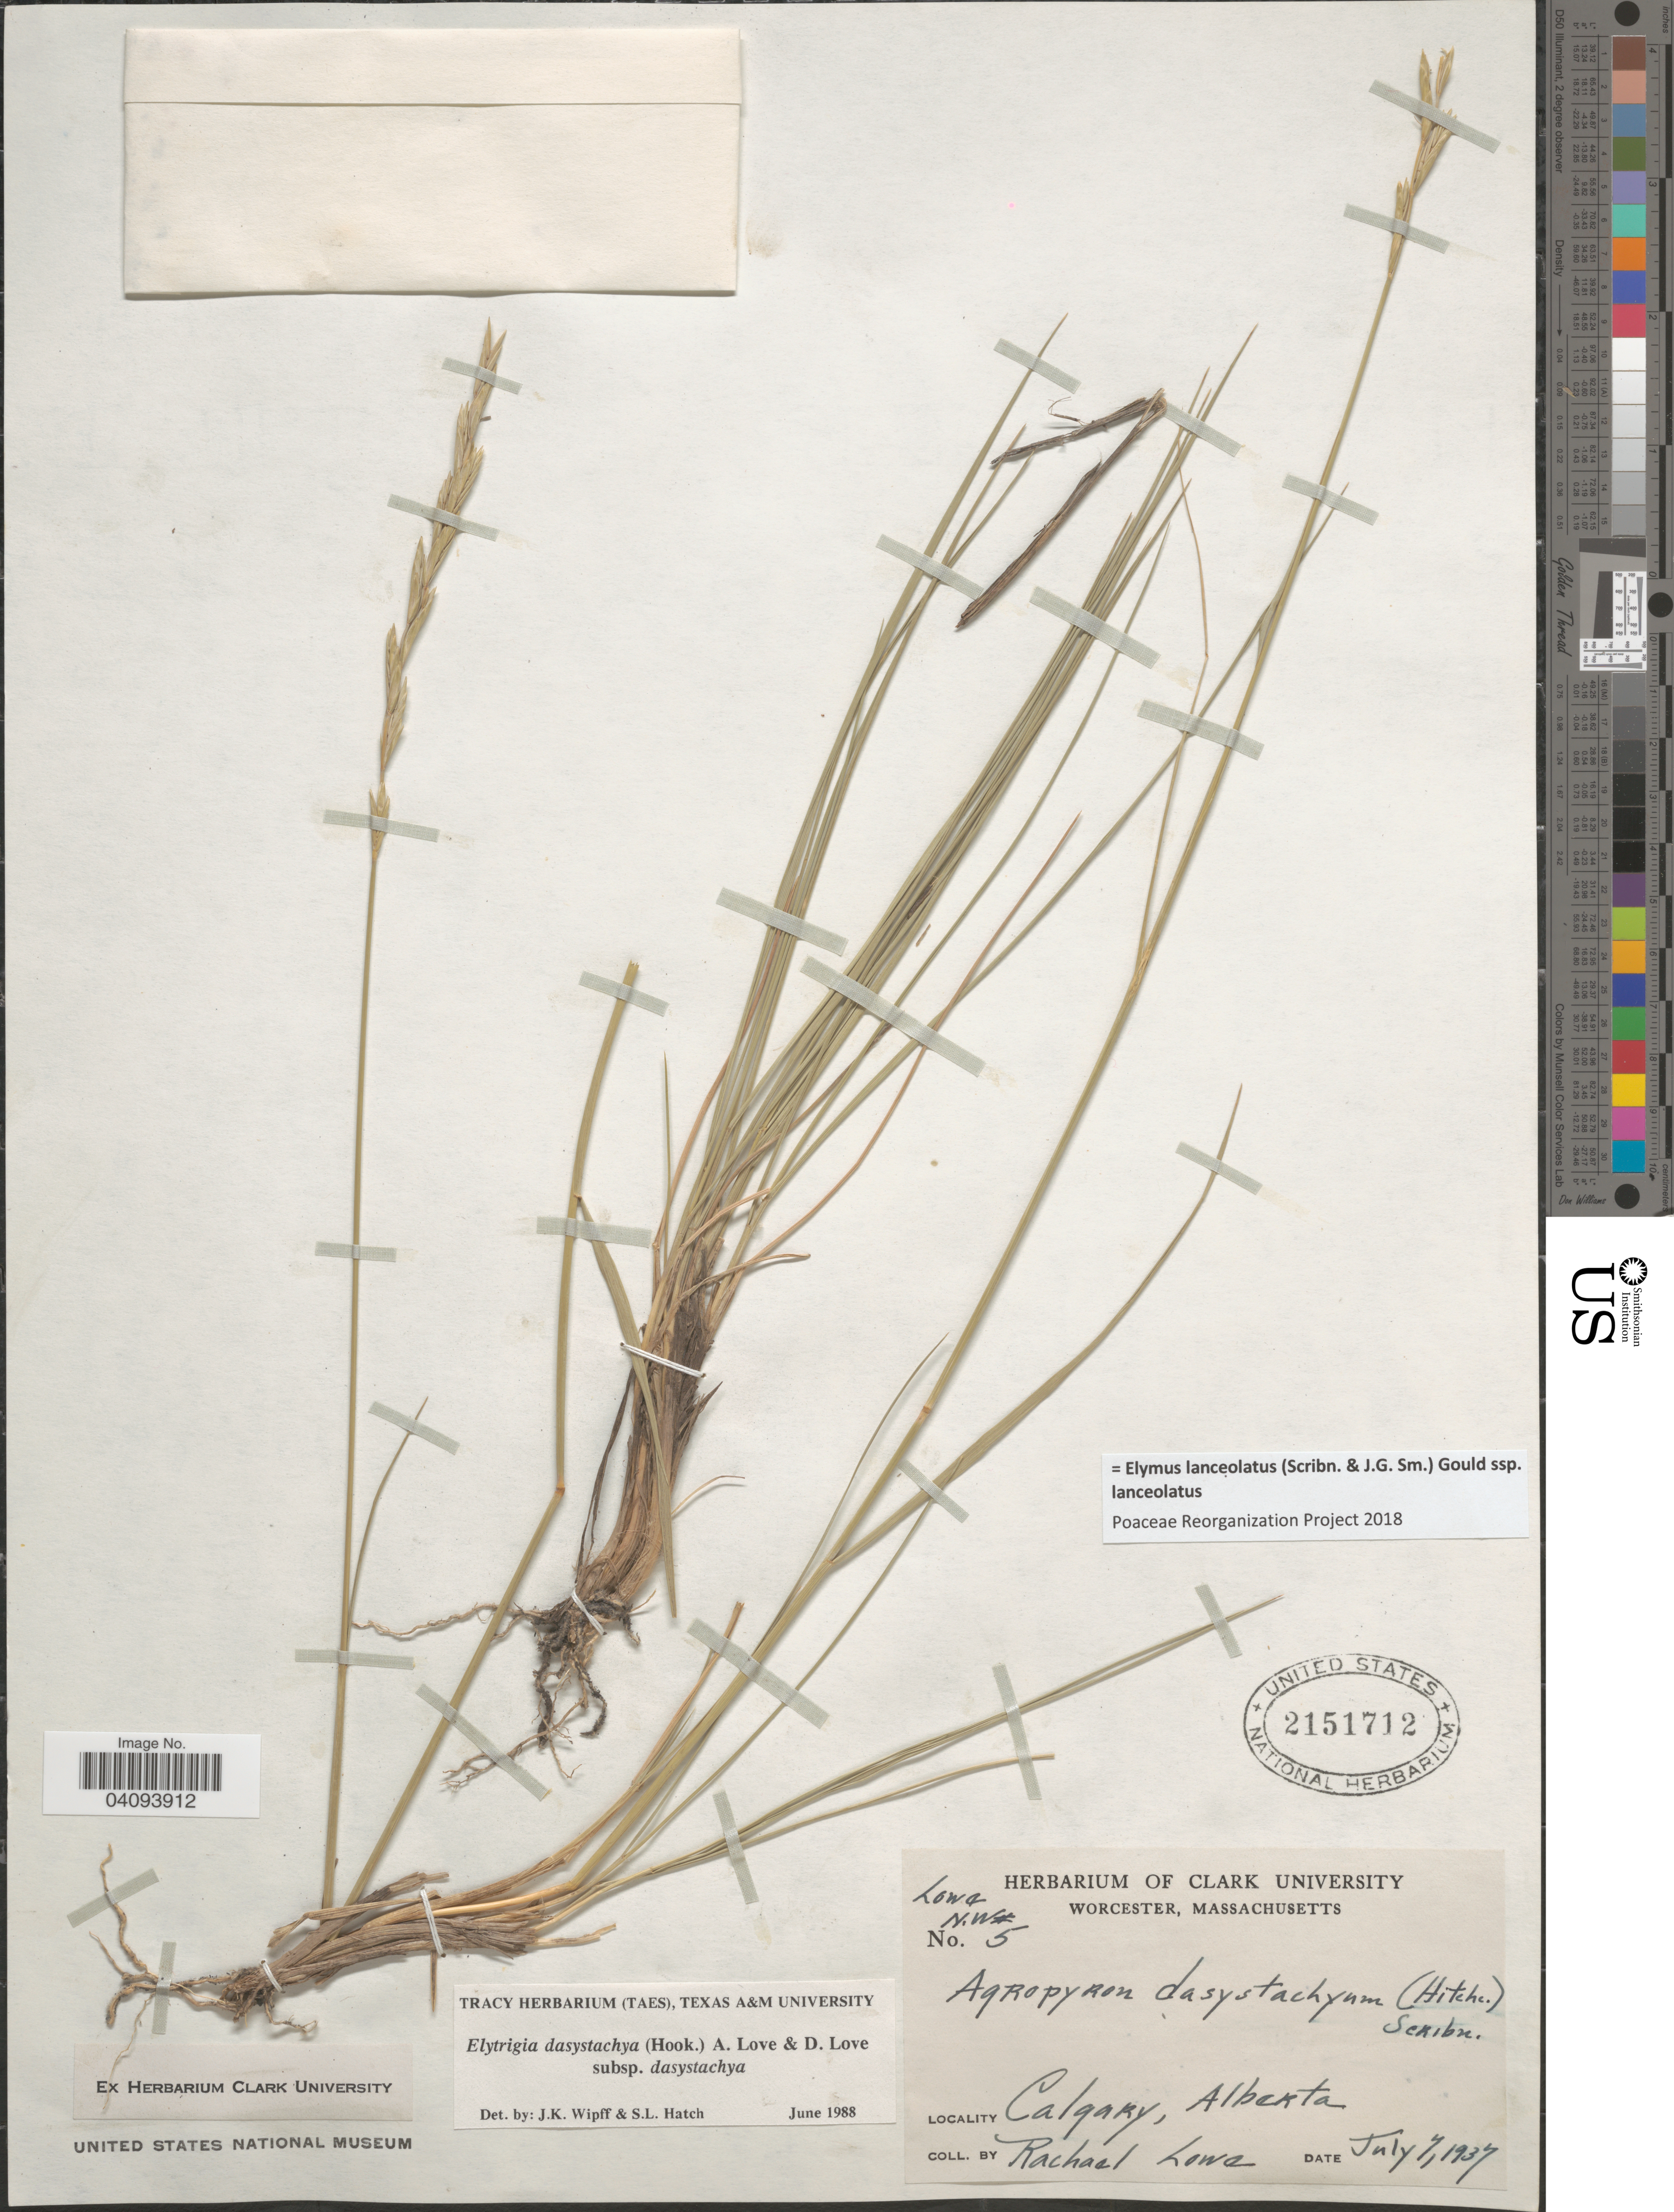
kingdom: Plantae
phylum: Tracheophyta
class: Liliopsida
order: Poales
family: Poaceae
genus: Elymus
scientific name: Elymus lanceolatus subsp. lanceolatus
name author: (Scribn. & J.G. Sm.) Gould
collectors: R. Lowe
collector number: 5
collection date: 1937-07-07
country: Canada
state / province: Alberta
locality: Calgary.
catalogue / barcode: US 2151712